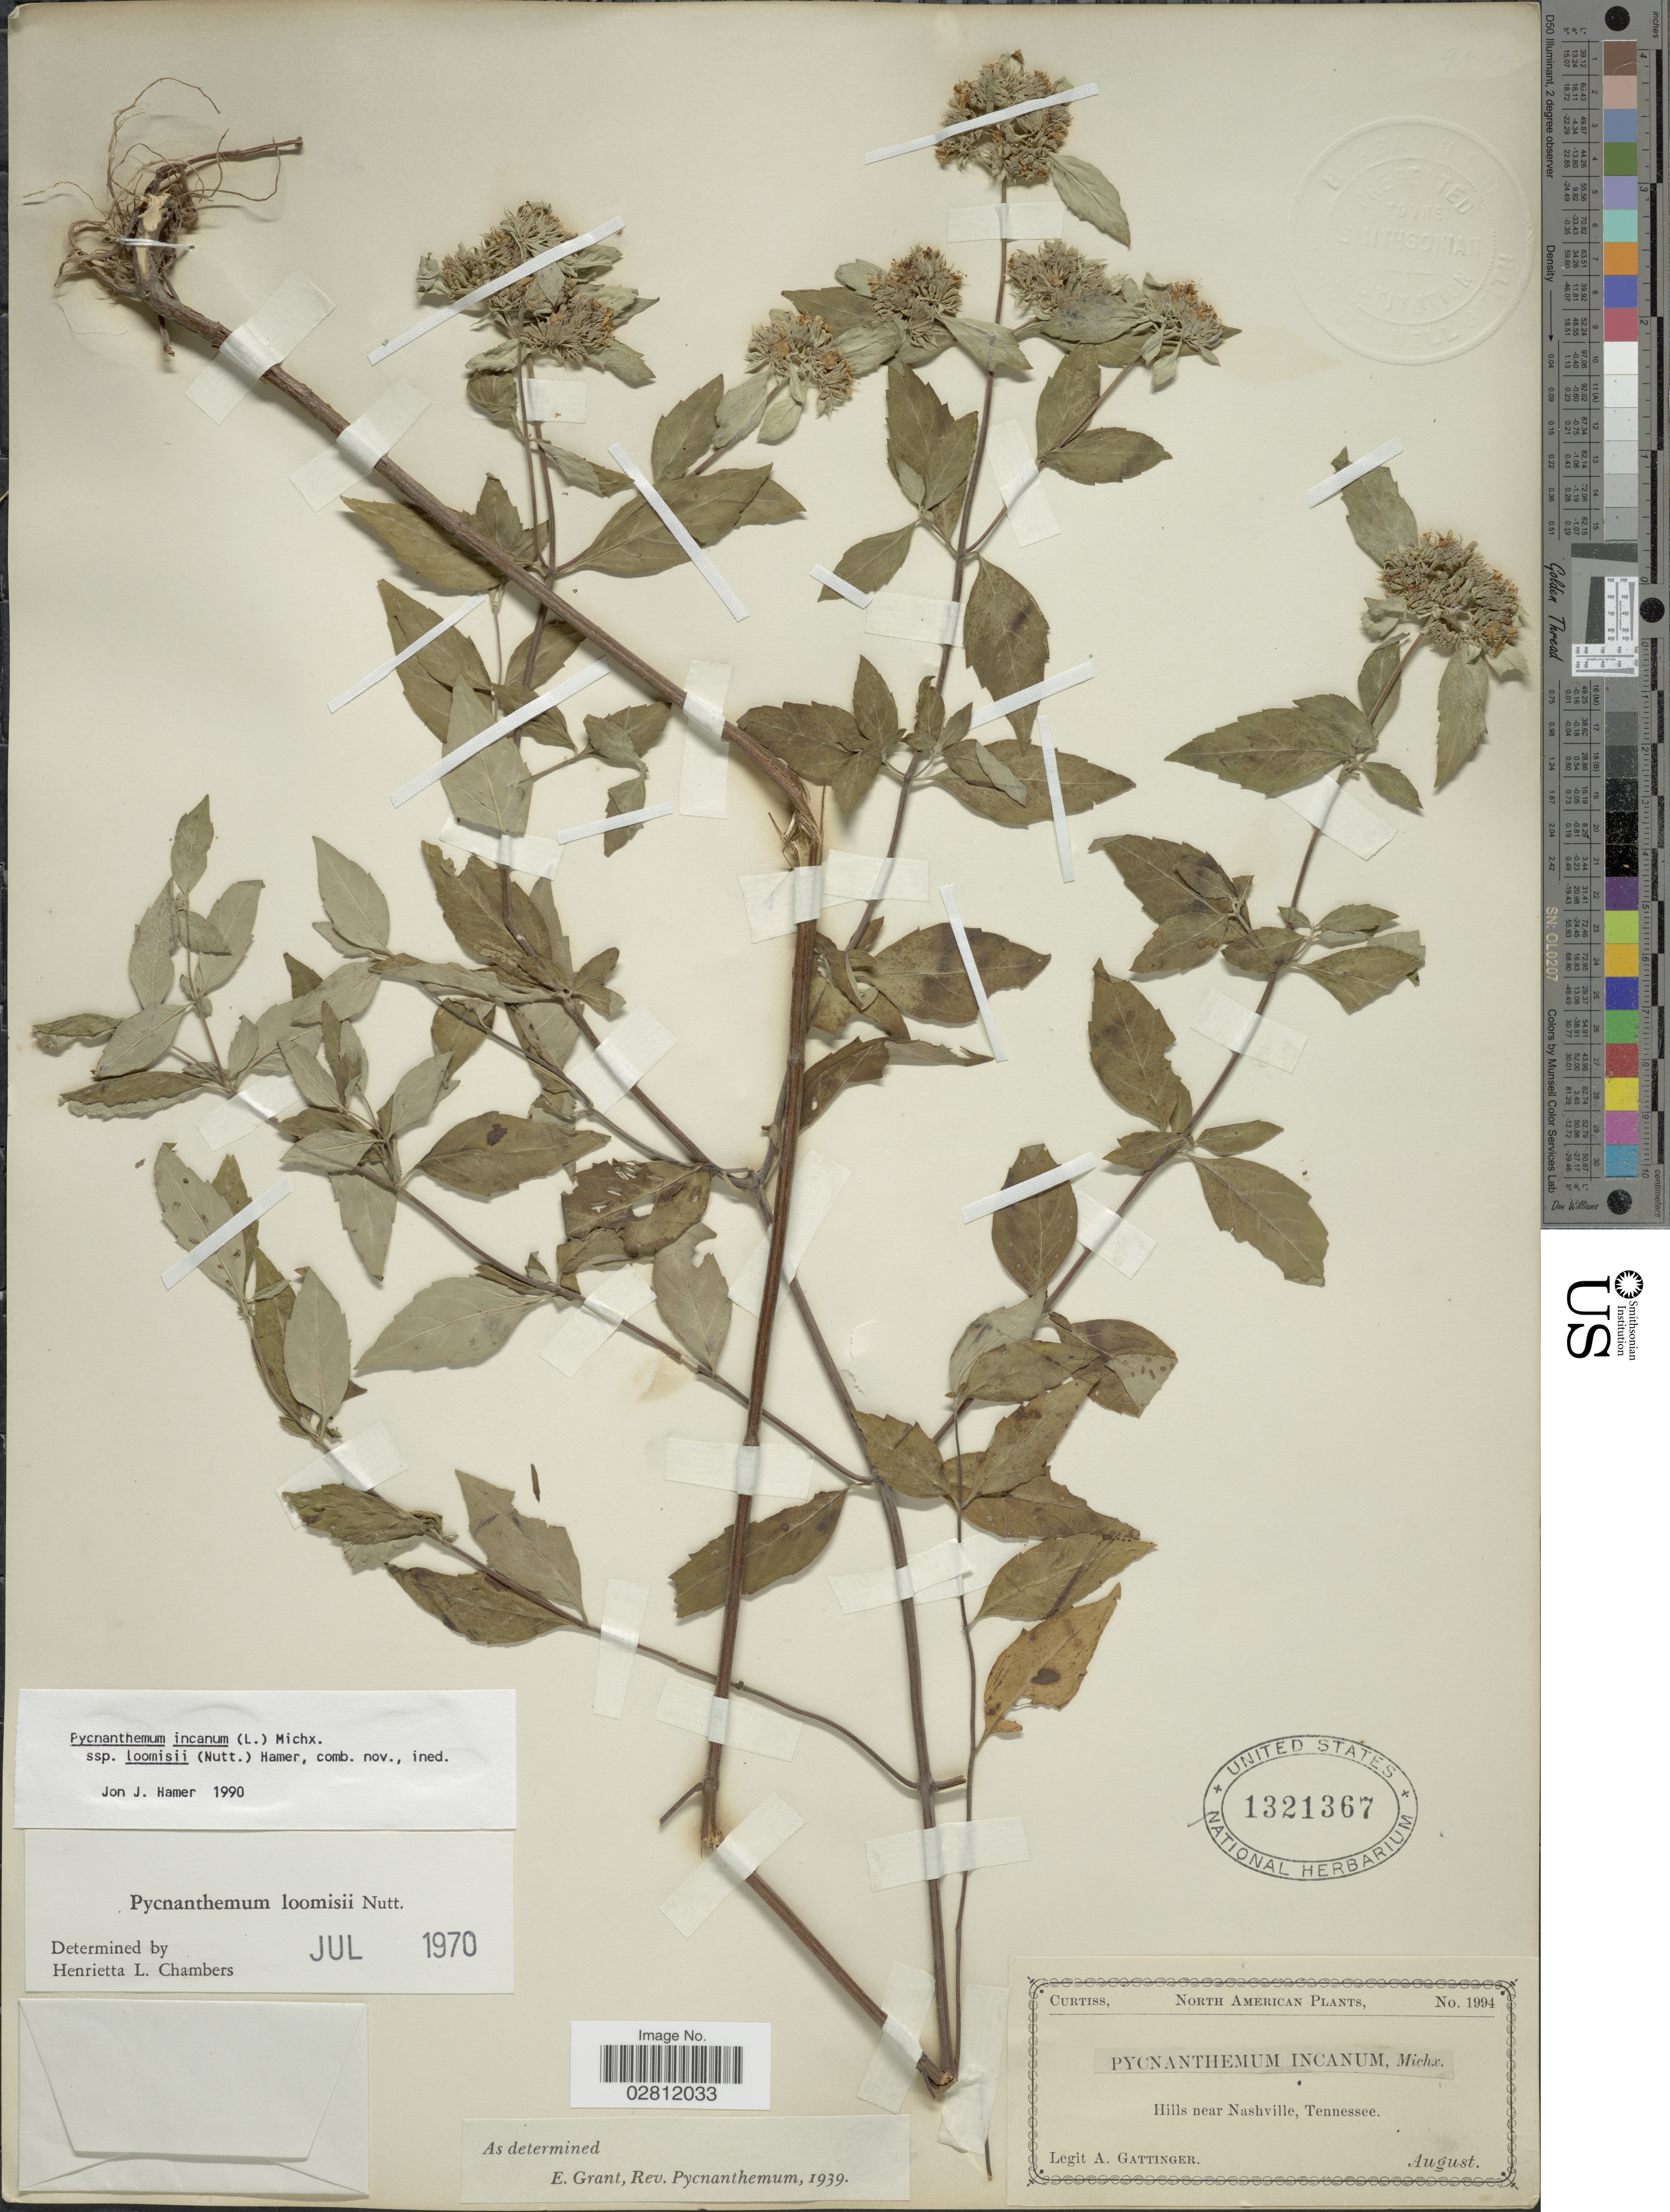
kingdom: Plantae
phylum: Tracheophyta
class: Magnoliopsida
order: Lamiales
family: Lamiaceae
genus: Pycnanthemum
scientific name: Pycnanthemum incanum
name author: (L.) Michx.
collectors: A. Gattinger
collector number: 1994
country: United States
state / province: Tennessee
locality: Hills near Nashville.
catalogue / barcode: US 1321367